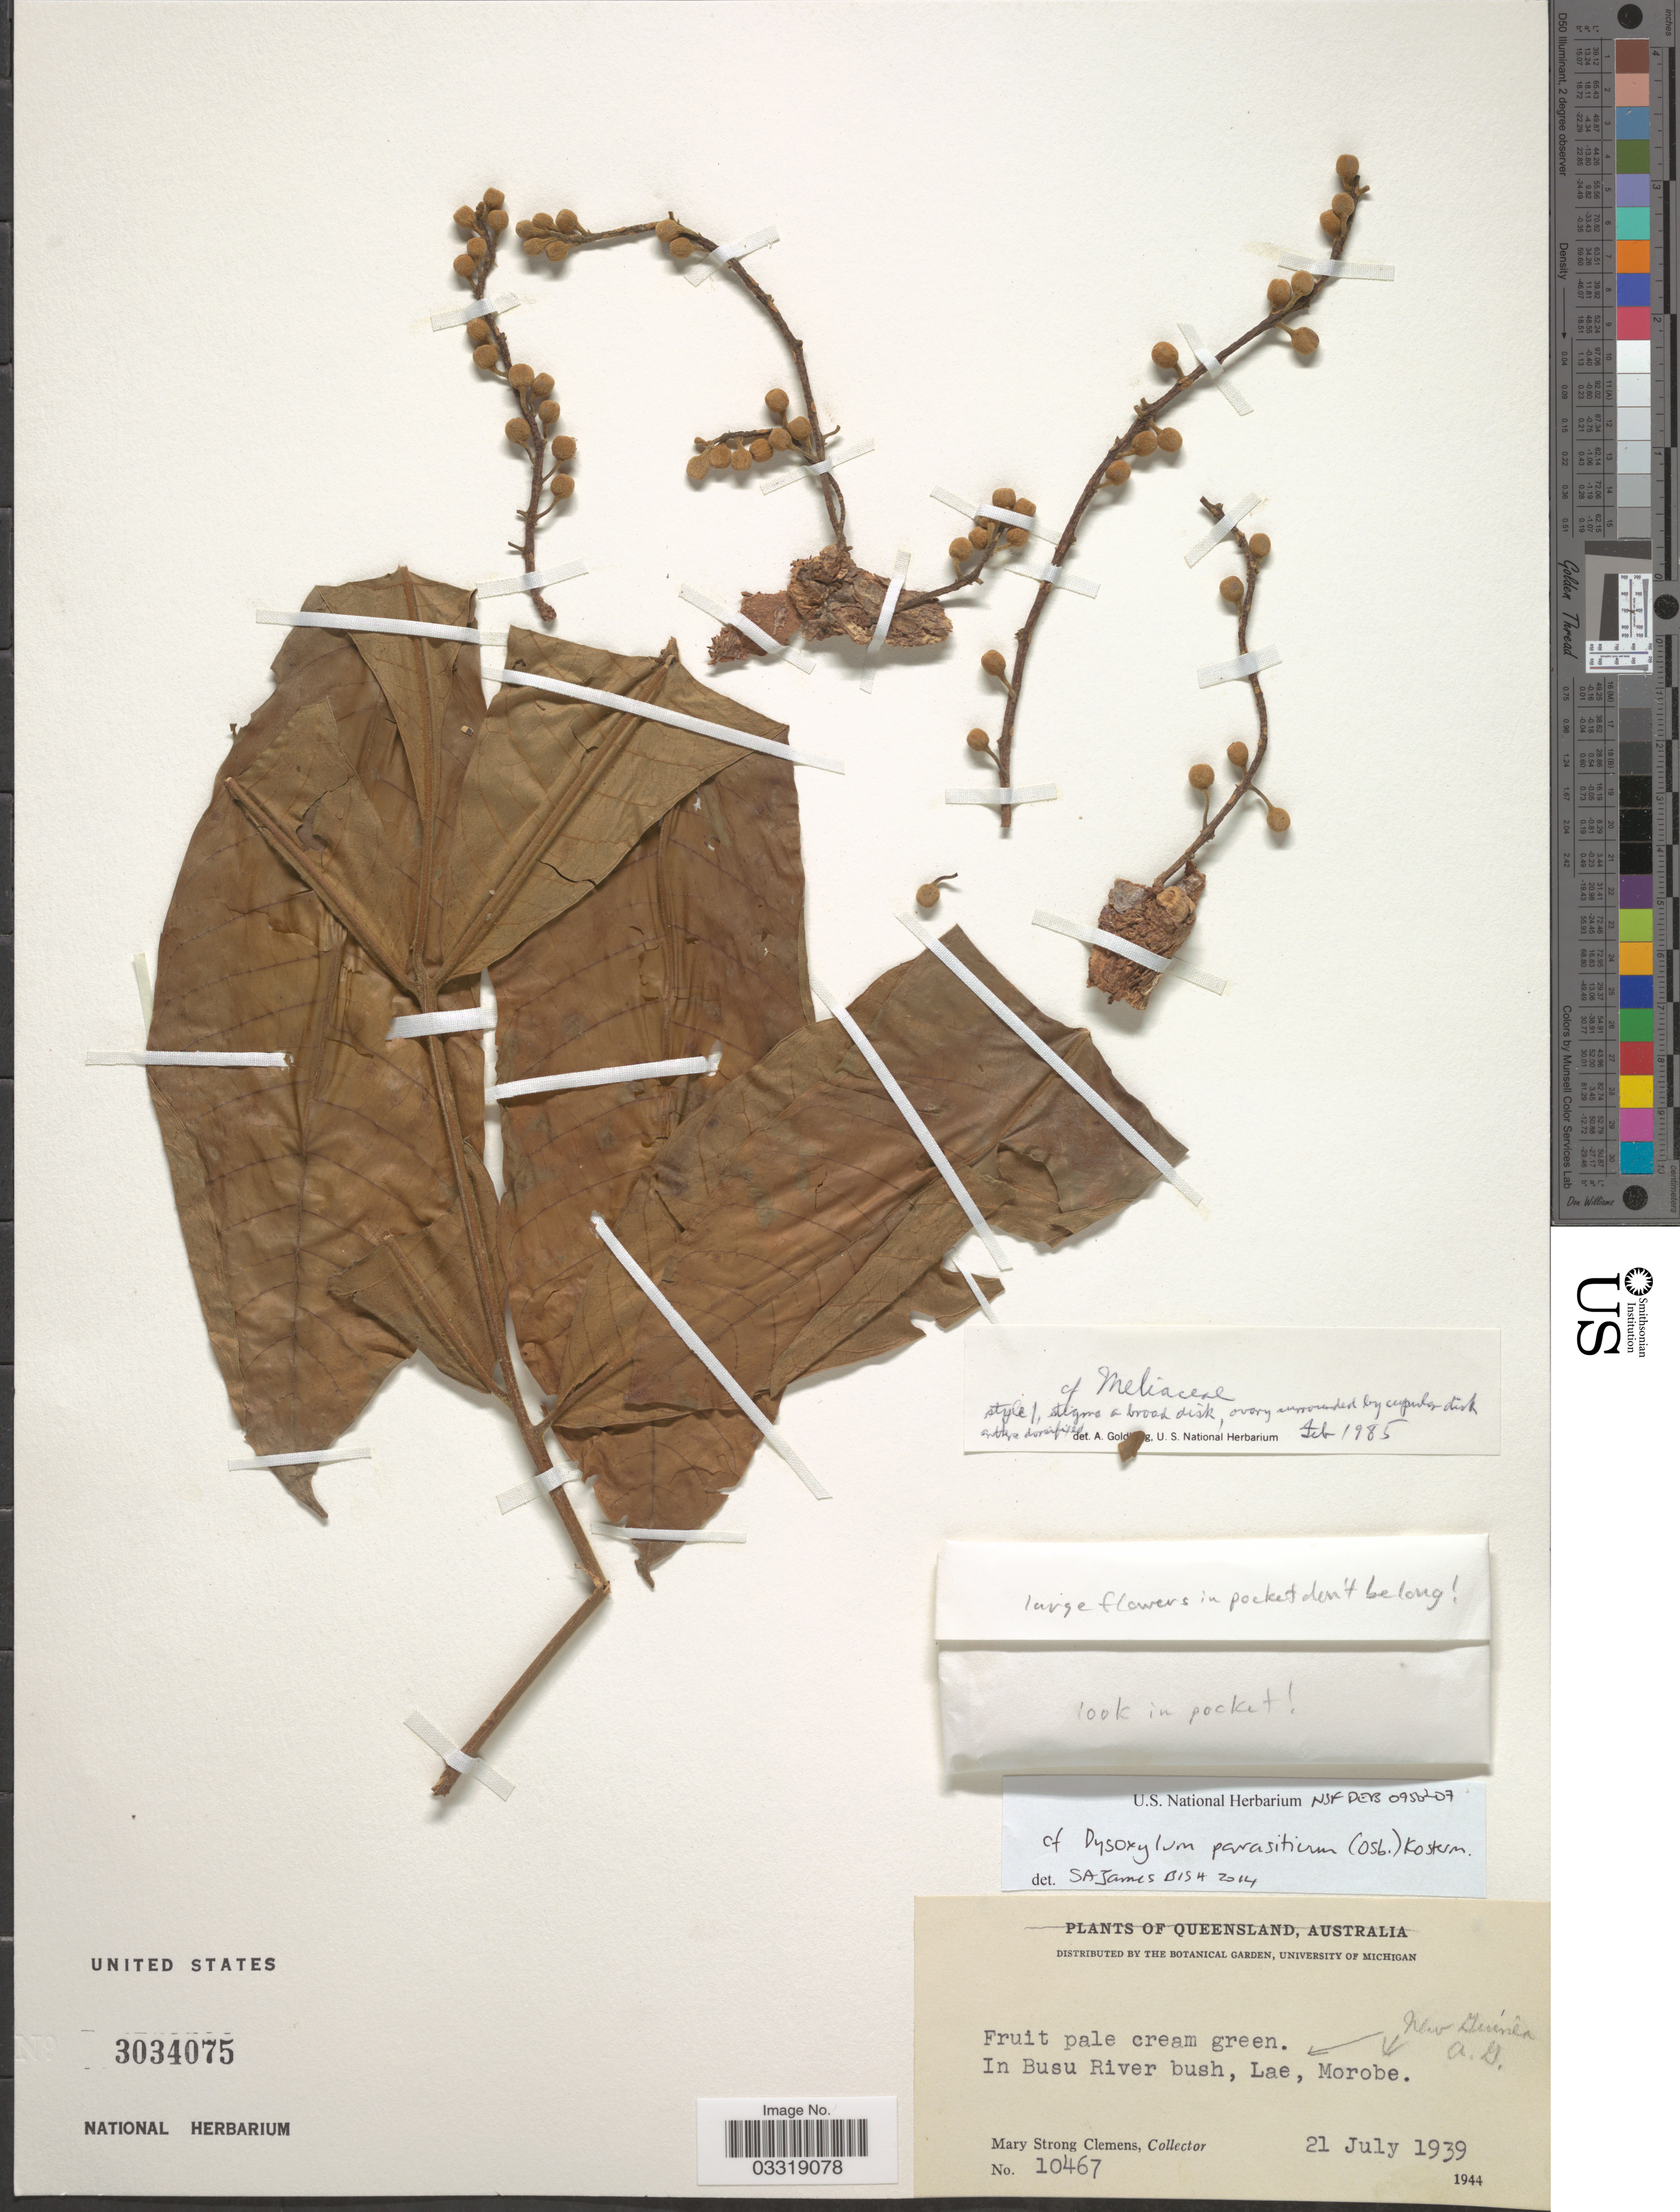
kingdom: Plantae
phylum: Tracheophyta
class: Magnoliopsida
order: Sapindales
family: Meliaceae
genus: Epicharis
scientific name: Epicharis parasitica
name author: (Osbeck) Mabb.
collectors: M. S. Clemens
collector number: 10467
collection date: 1939-07-21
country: Papua New Guinea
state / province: Morobe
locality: In Busu River bush, Lae. New Guinea. A. Y. [interpreted]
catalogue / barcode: US 3034075